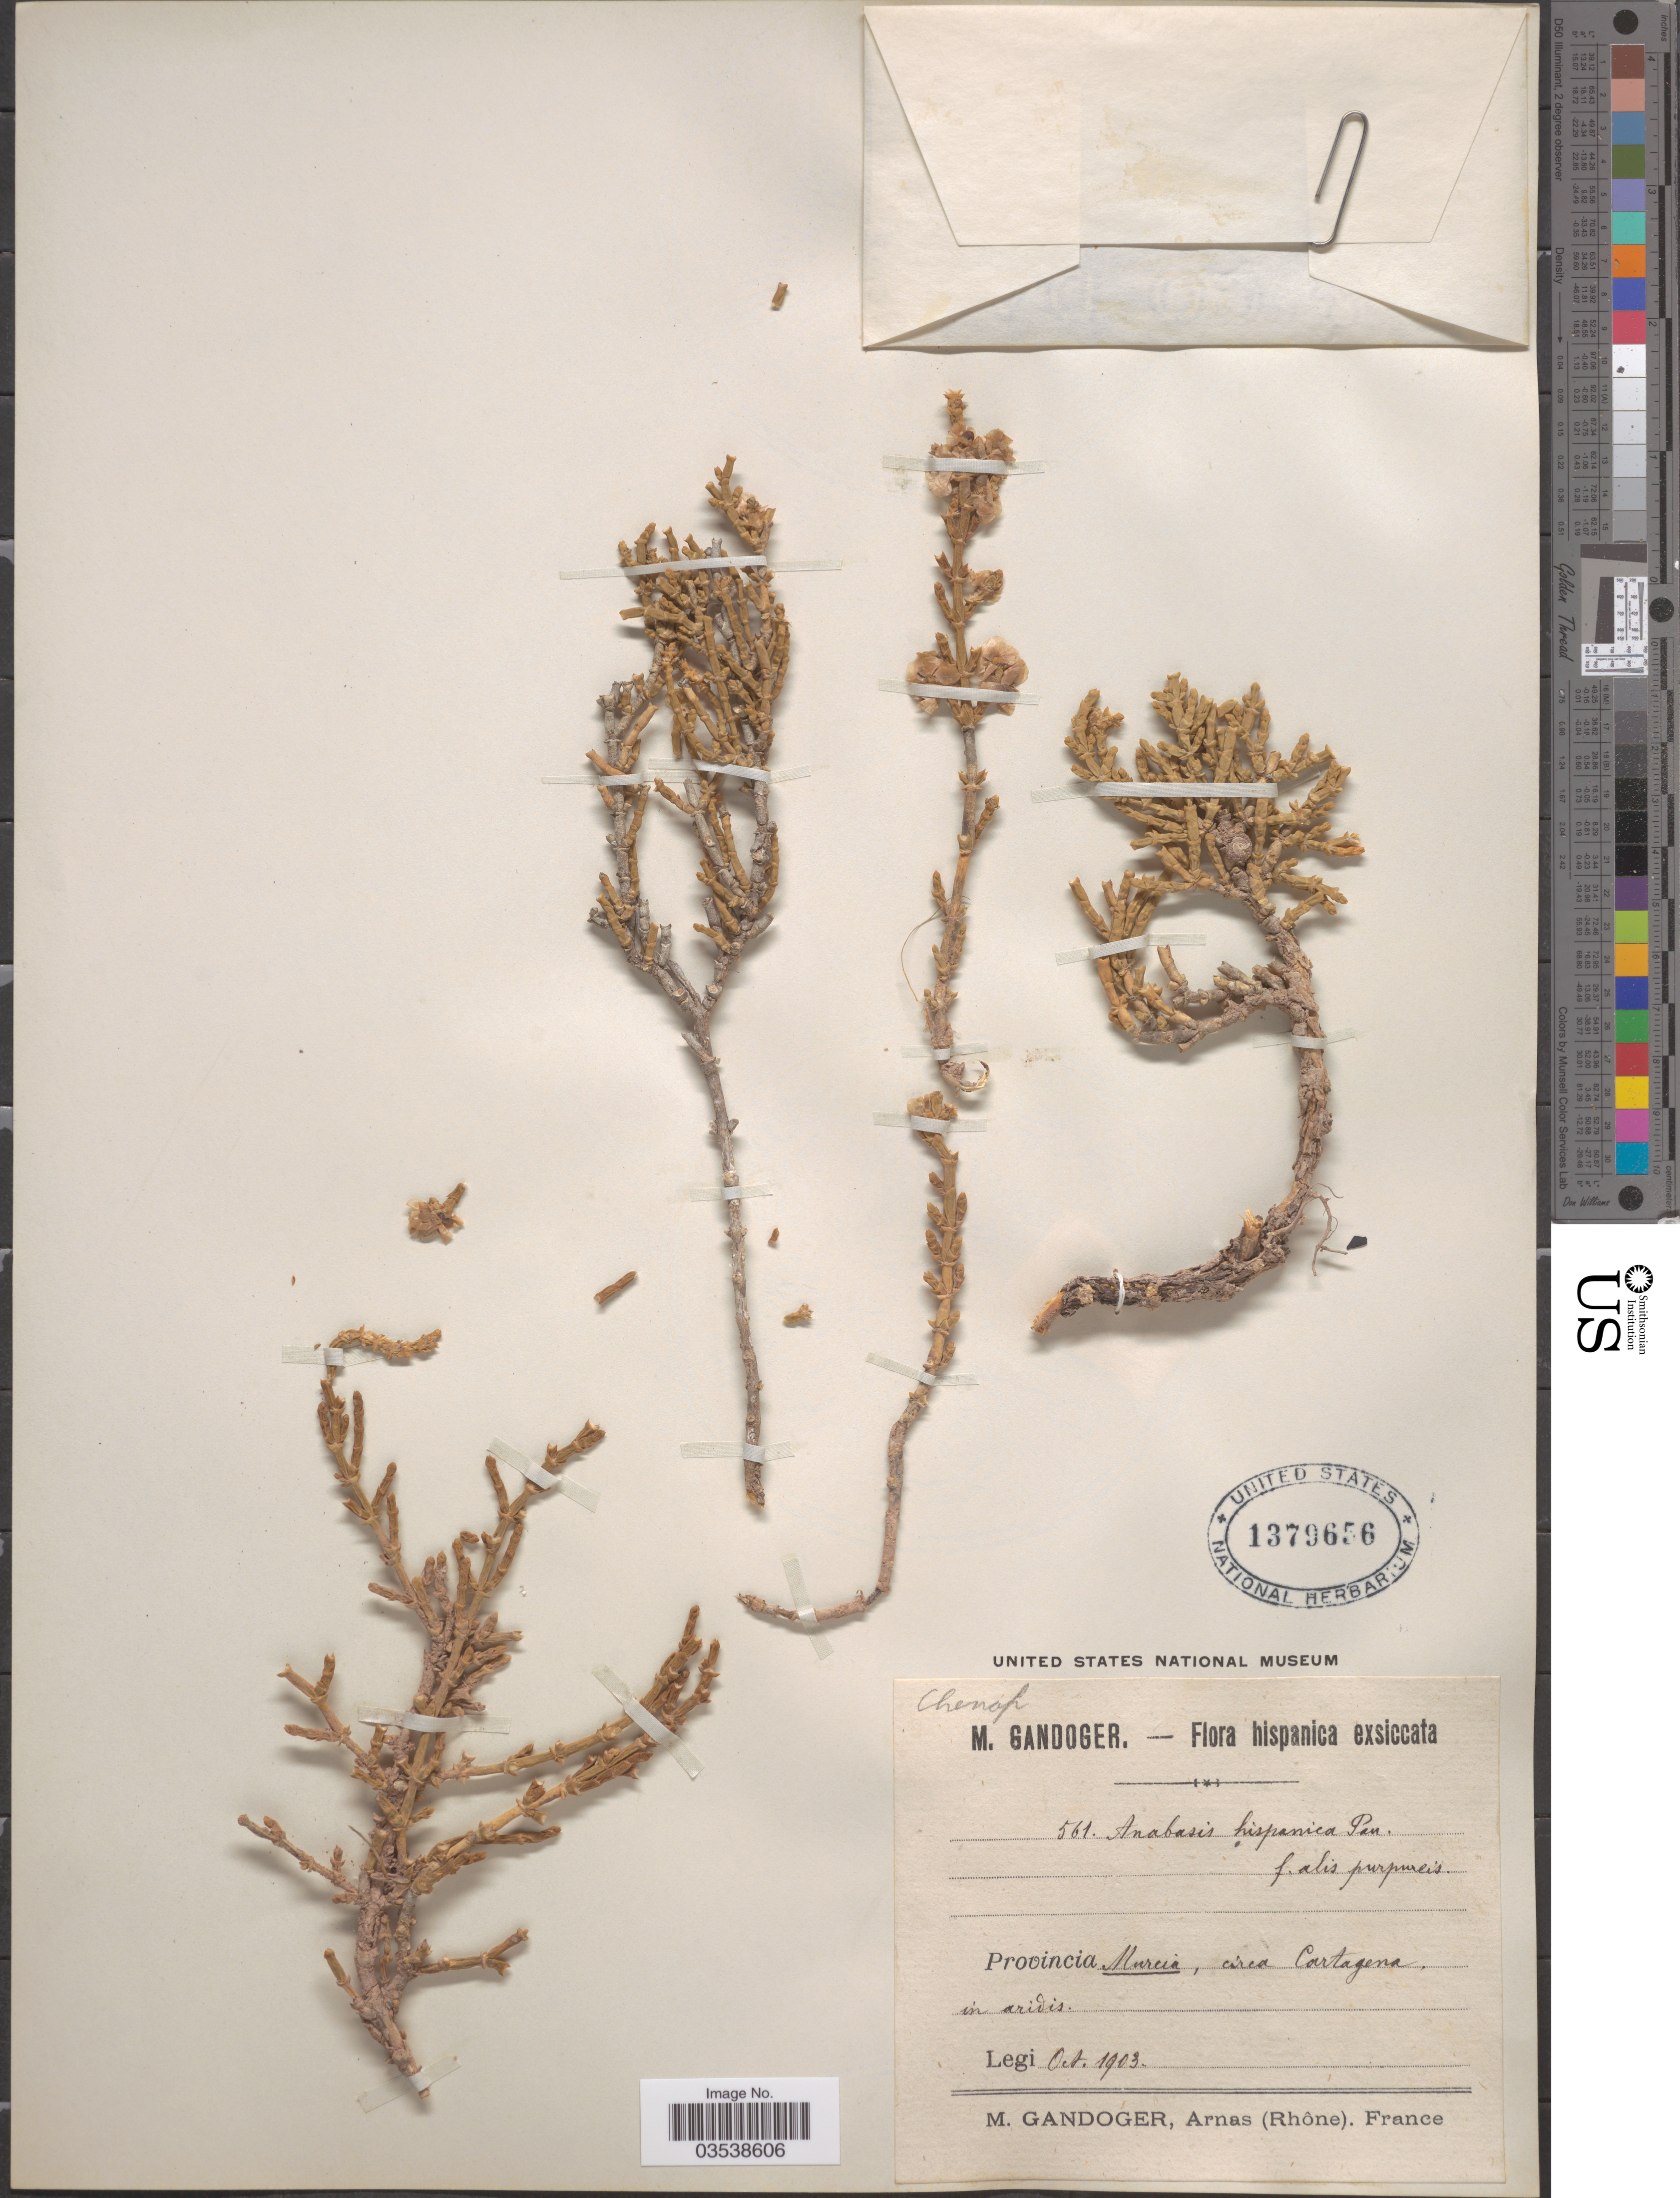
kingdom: Plantae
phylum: Tracheophyta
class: Magnoliopsida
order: Caryophyllales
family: Amaranthaceae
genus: Anabasis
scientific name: Anabasis hispanica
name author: Pau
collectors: M. Gandoger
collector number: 561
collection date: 1903-10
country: Spain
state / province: Murcia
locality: Hispanica. Circa Cartagena, in aridis.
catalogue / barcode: US 1379656